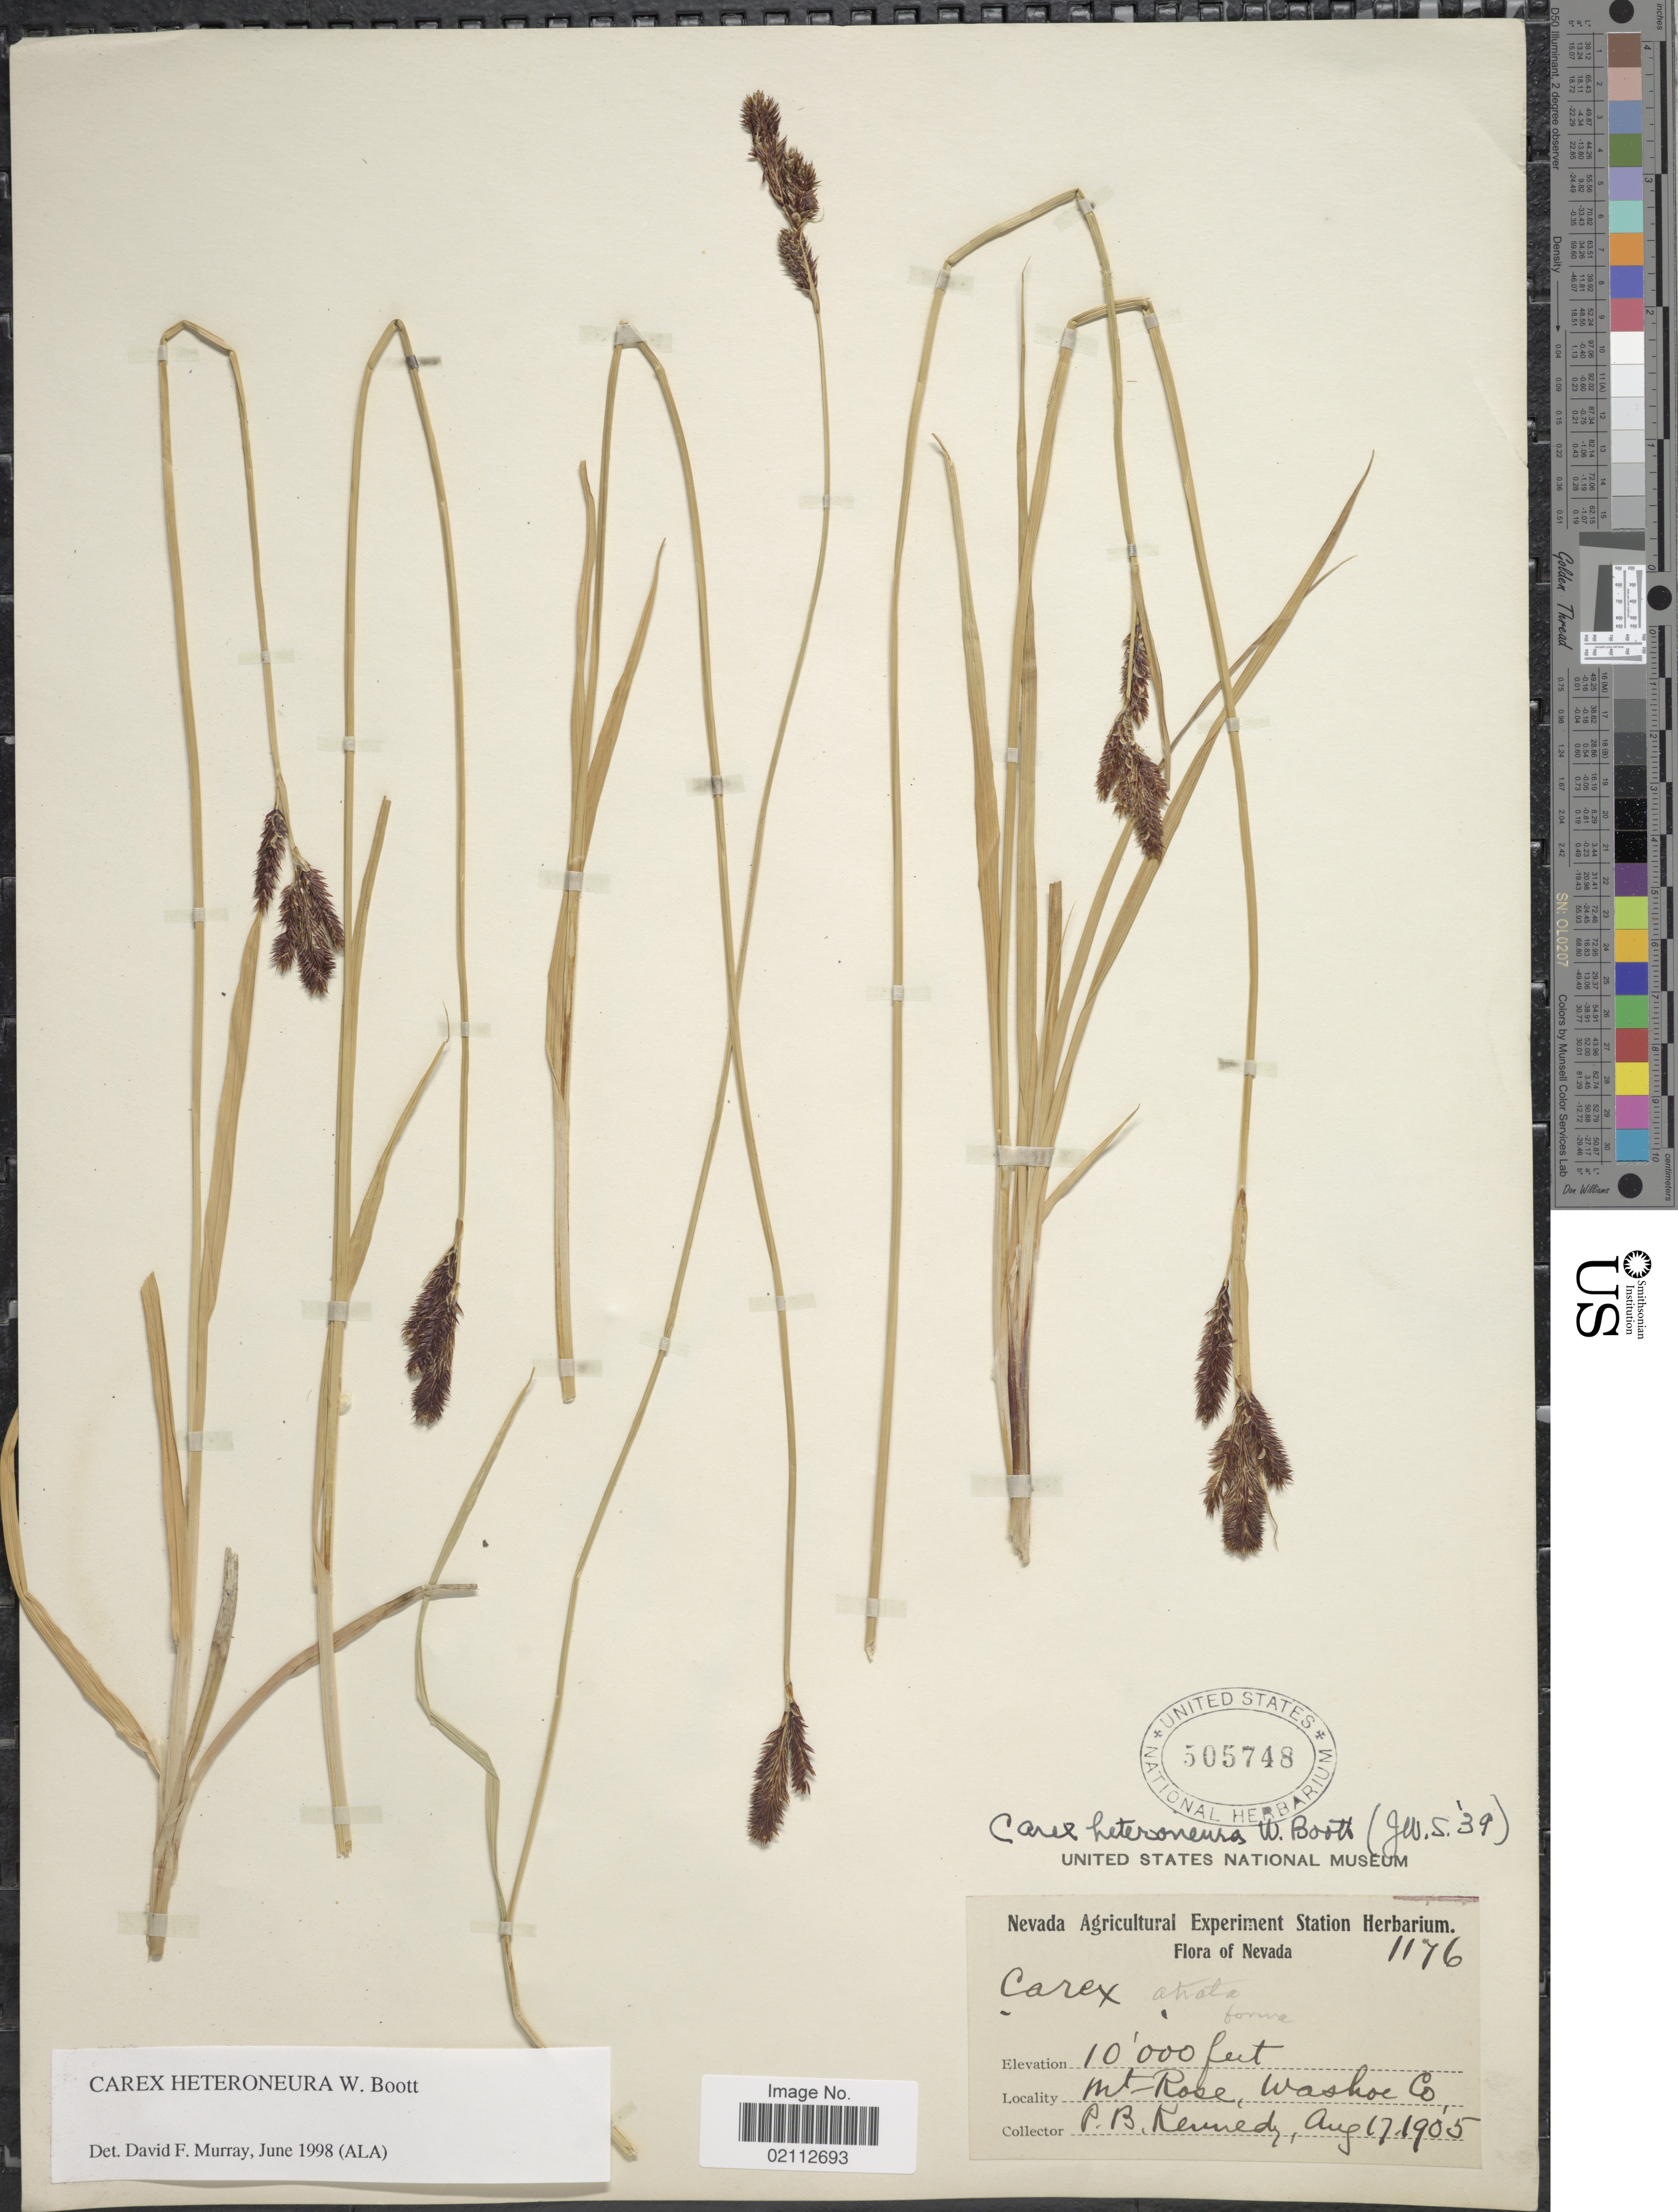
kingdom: Plantae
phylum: Tracheophyta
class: Liliopsida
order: Poales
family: Cyperaceae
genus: Carex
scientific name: Carex heteroneura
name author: S. Watson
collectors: P. B. Kennedy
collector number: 1176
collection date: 1905-08-17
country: United States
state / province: Nevada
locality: Mt Rose, Washoe Co.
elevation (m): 3048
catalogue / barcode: US 505748